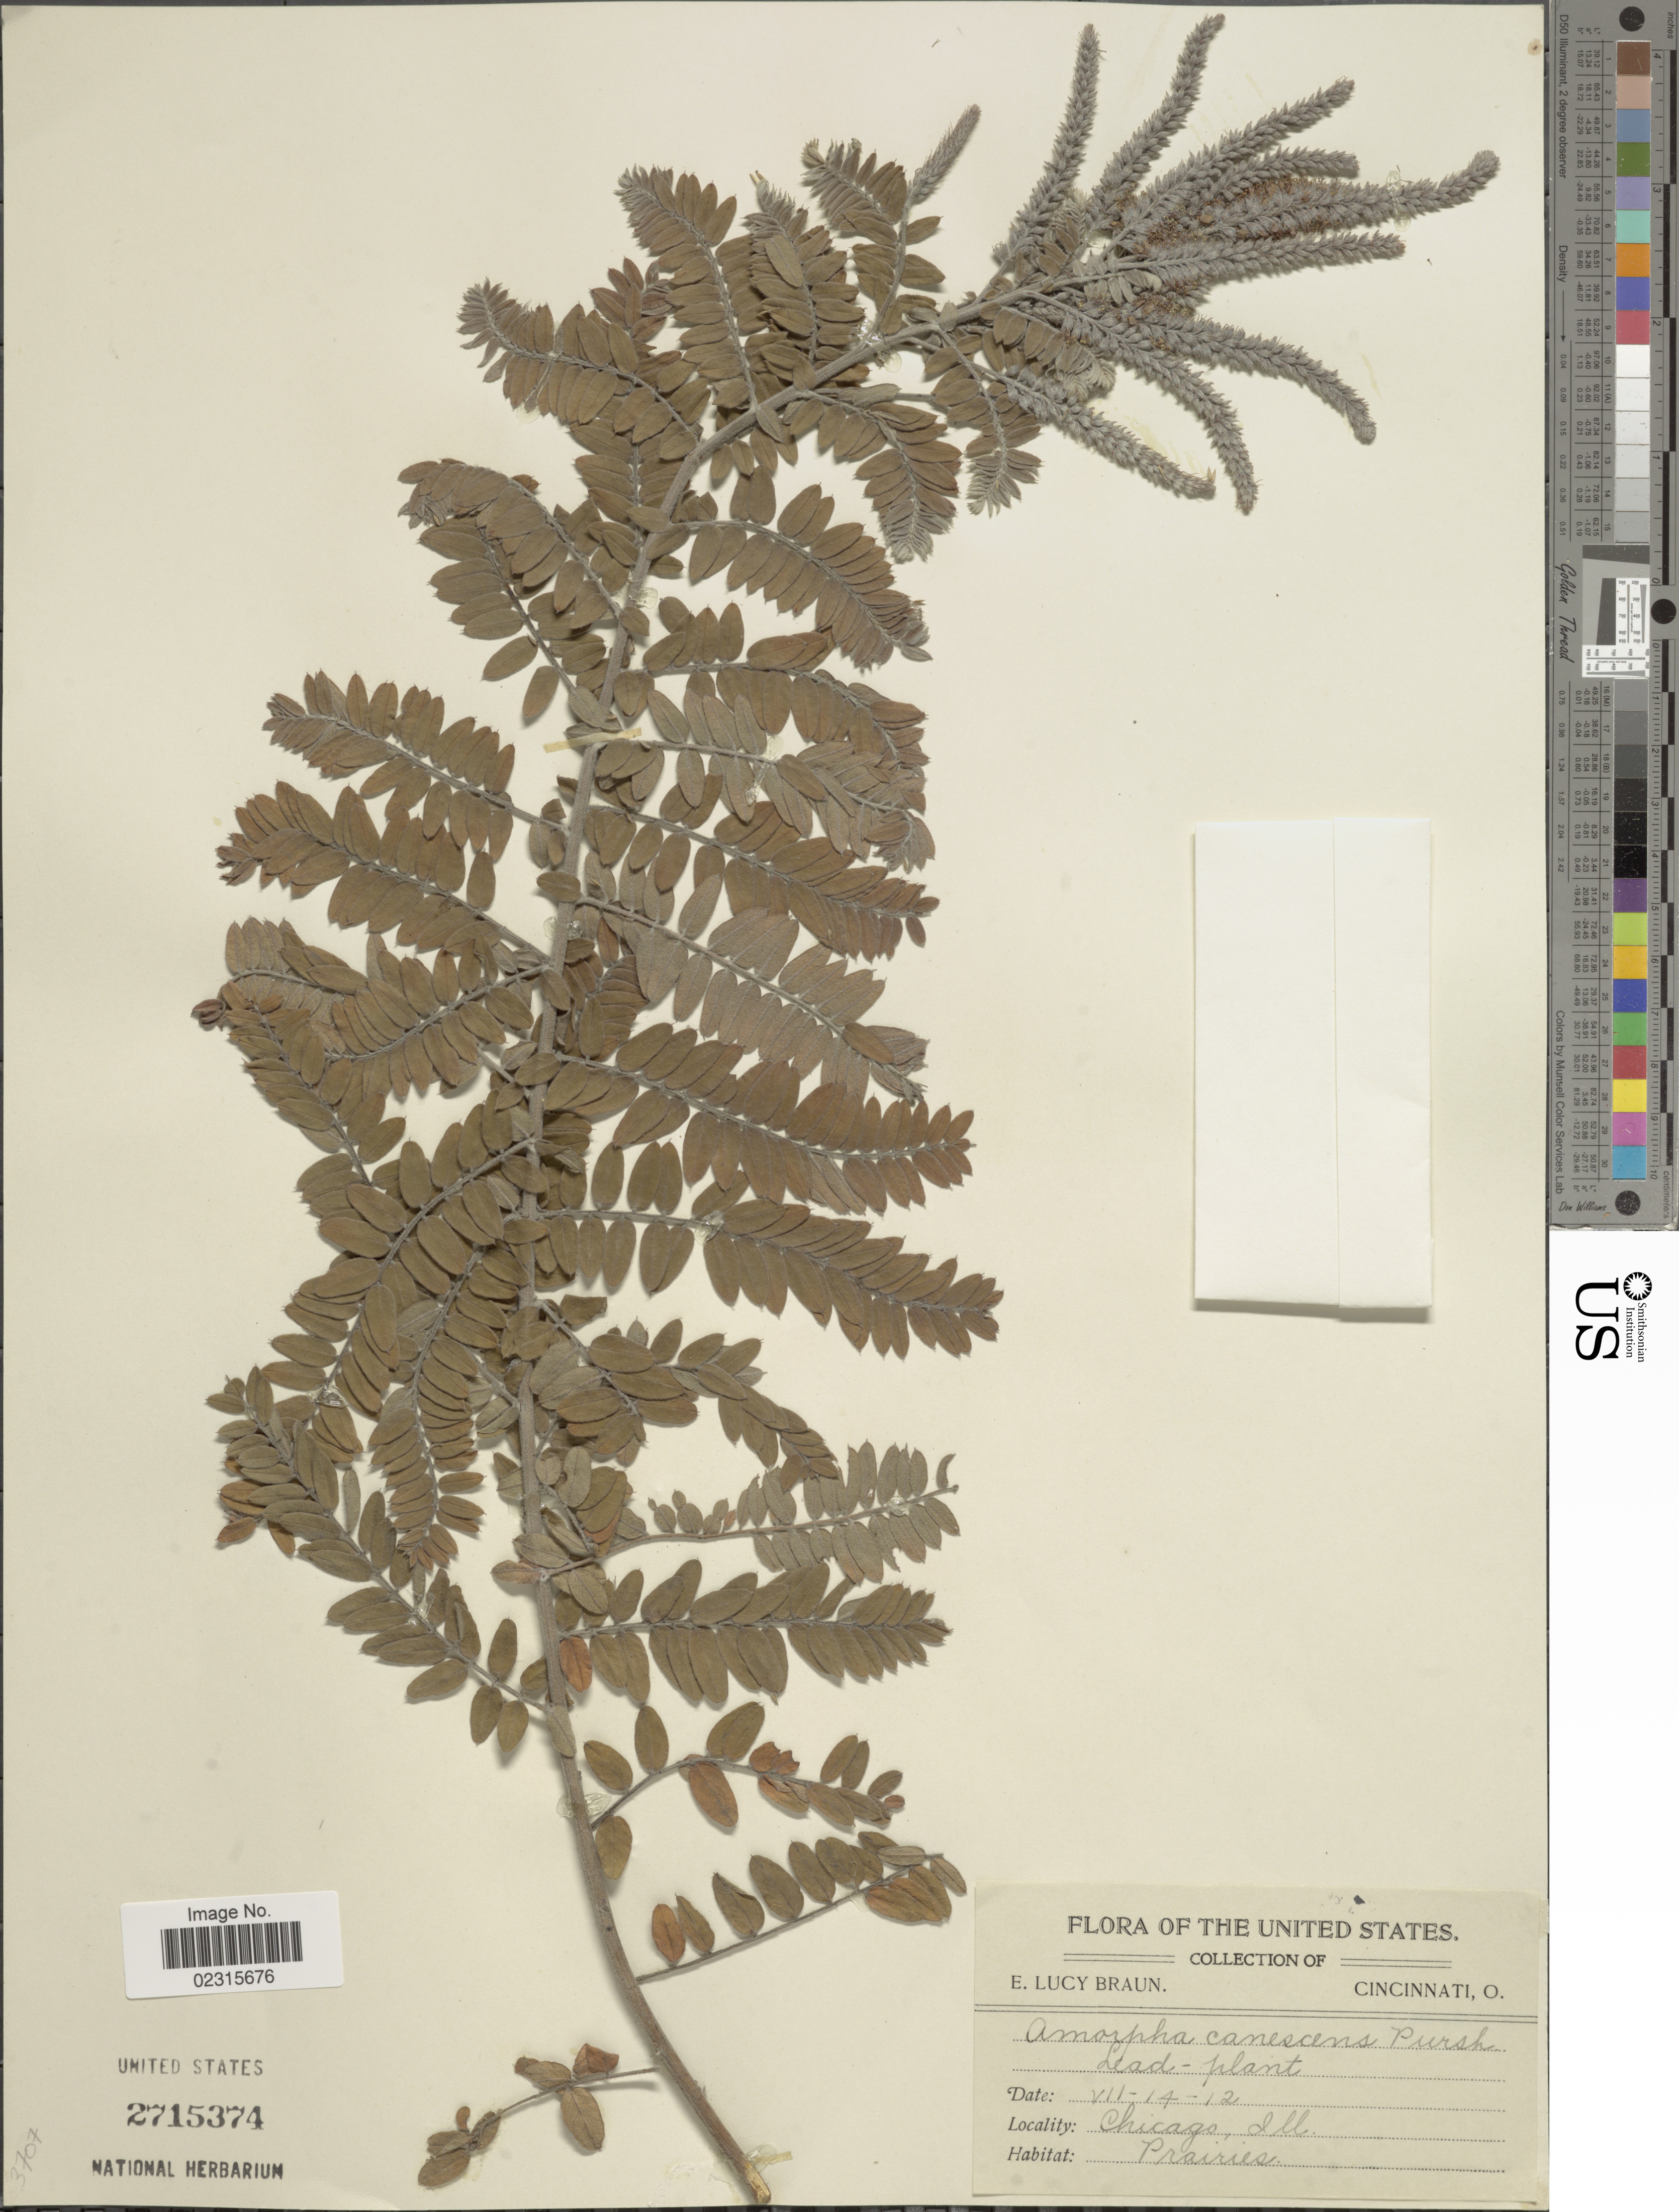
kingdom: Plantae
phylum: Tracheophyta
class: Magnoliopsida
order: Fabales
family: Fabaceae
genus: Amorpha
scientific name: Amorpha canescens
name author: Pursh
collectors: E. L. Braun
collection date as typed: Transcribed d/m/y: 14/7/12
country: United States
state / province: Illinois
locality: Chicago,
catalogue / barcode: US 2715374